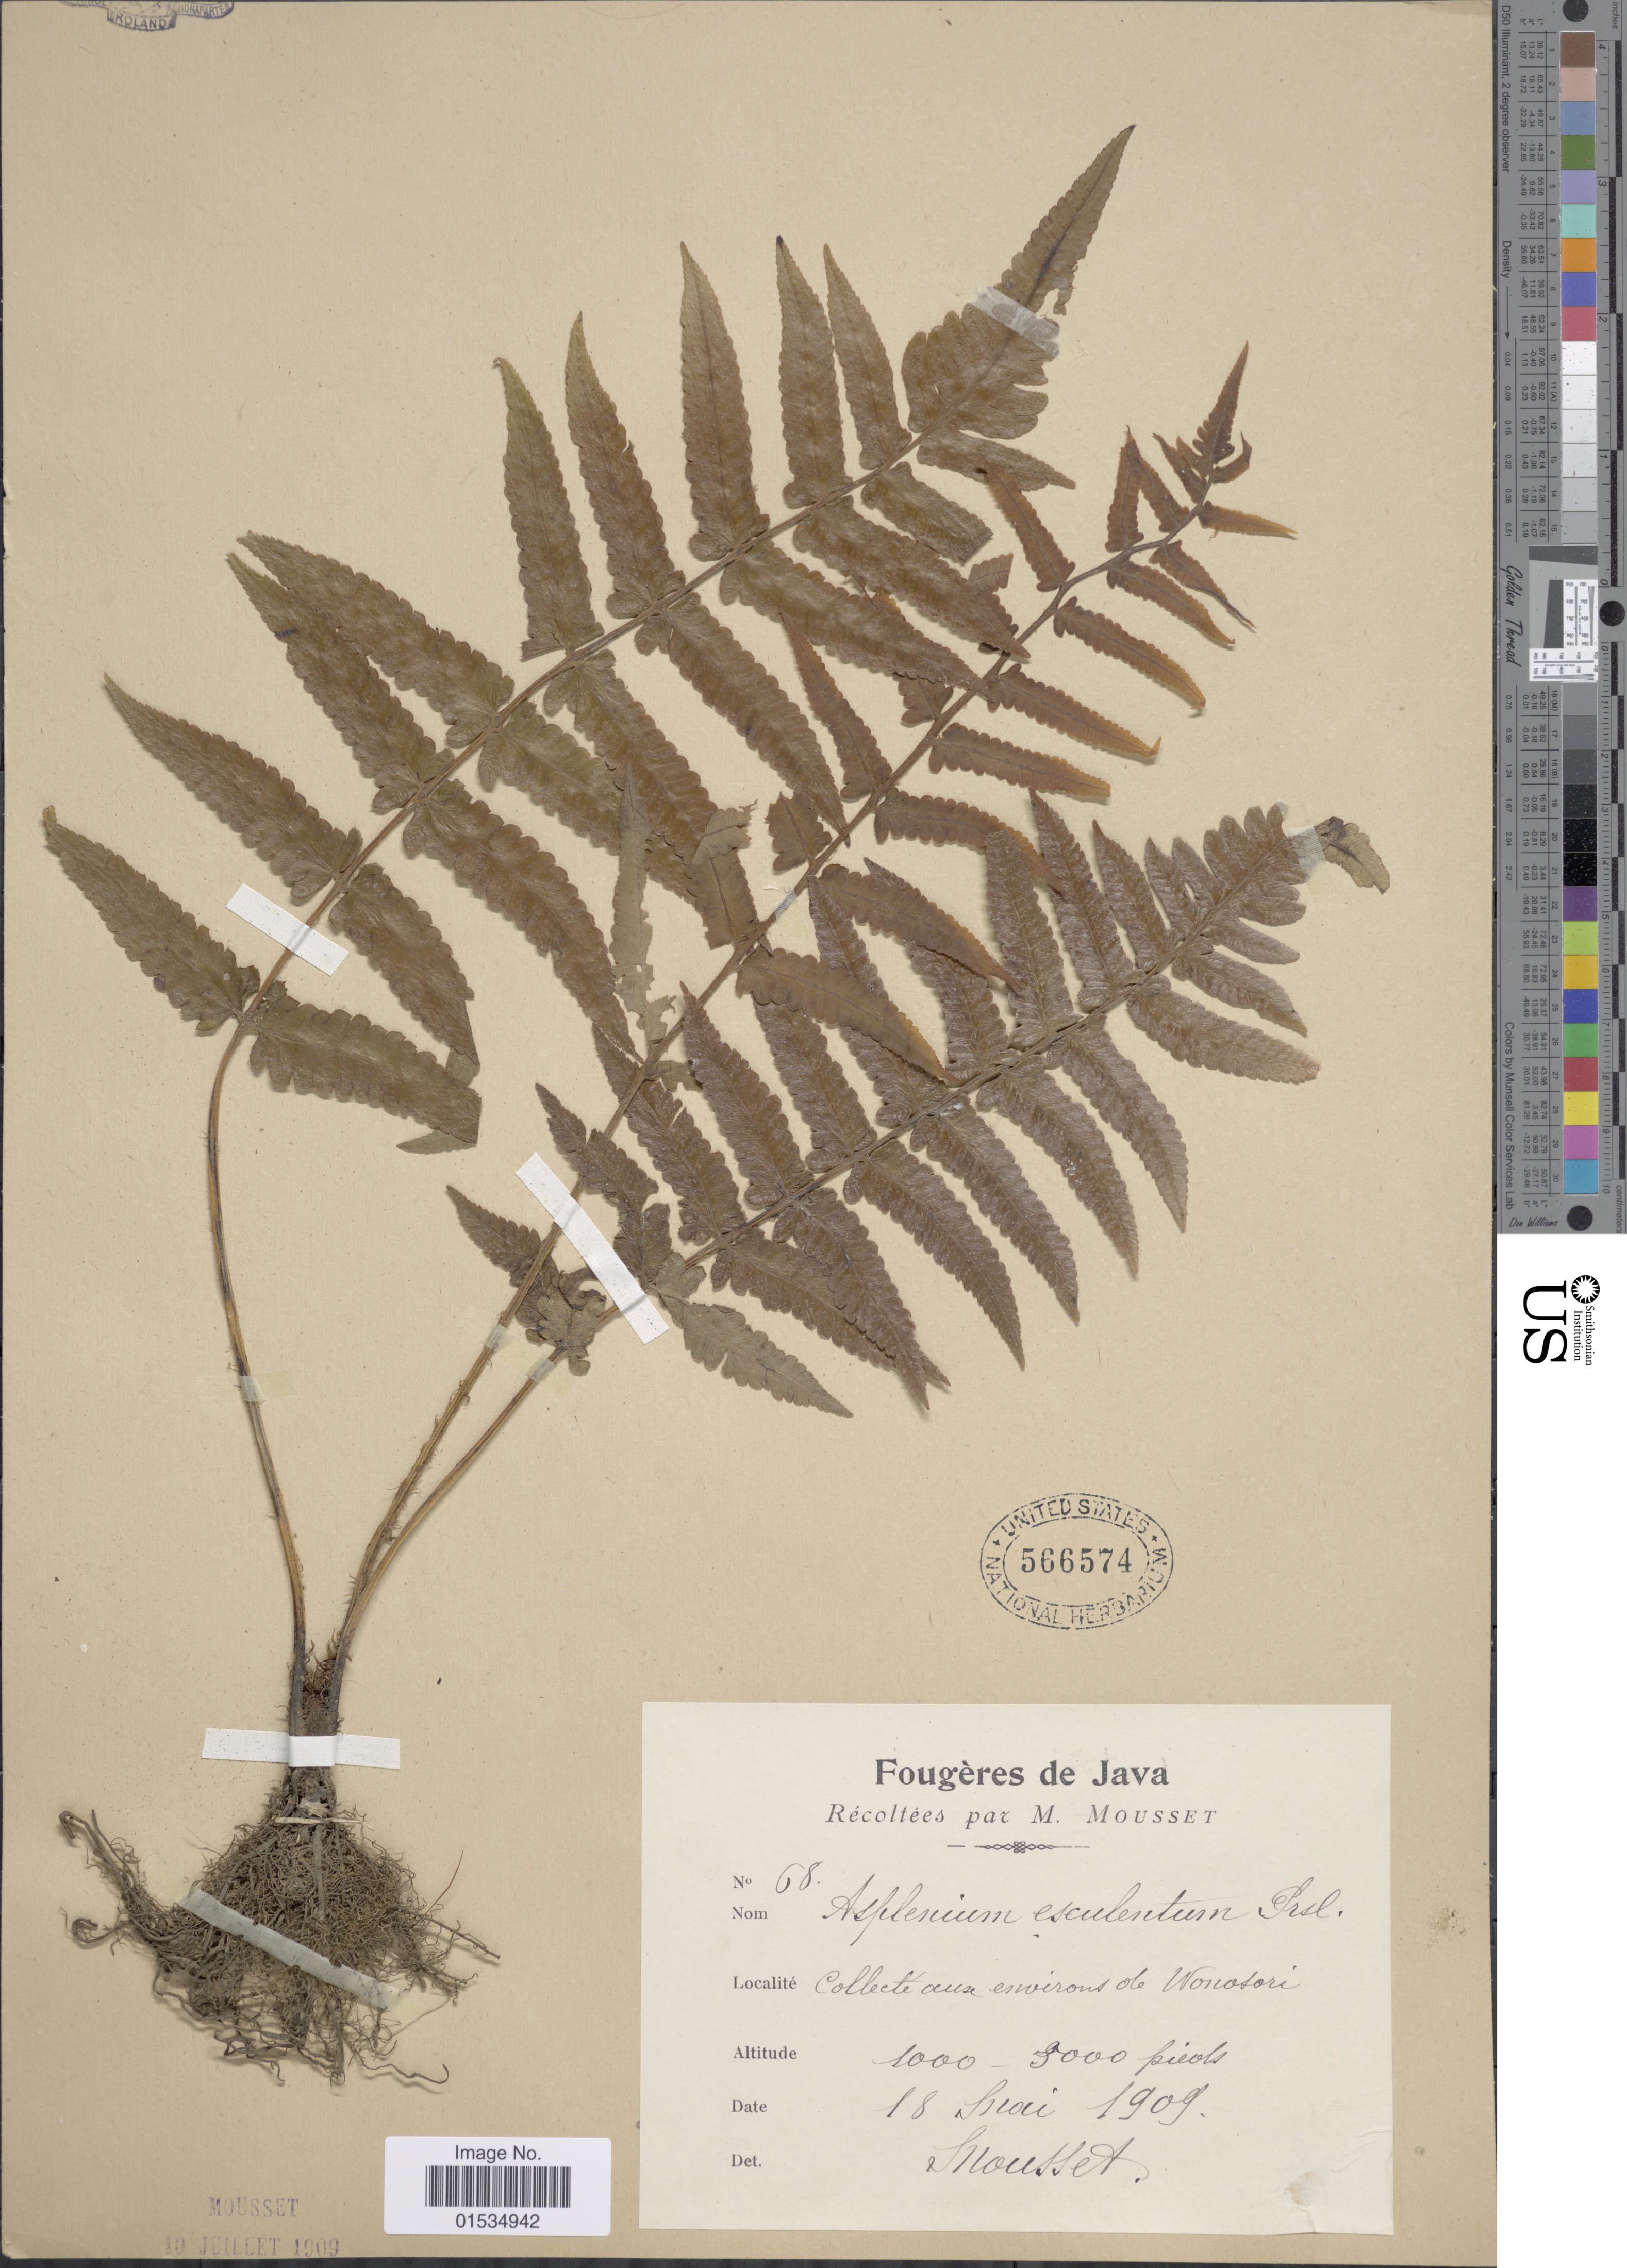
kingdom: Plantae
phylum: Tracheophyta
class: Polypodiopsida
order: Polypodiales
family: Athyriaceae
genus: Diplazium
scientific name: Diplazium esculentum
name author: (Retz.) Sw.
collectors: M. Mousset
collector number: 68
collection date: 1909-05-18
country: Indonesia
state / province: Java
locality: Collectaure environs de Wonofori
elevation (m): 305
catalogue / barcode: US 566574